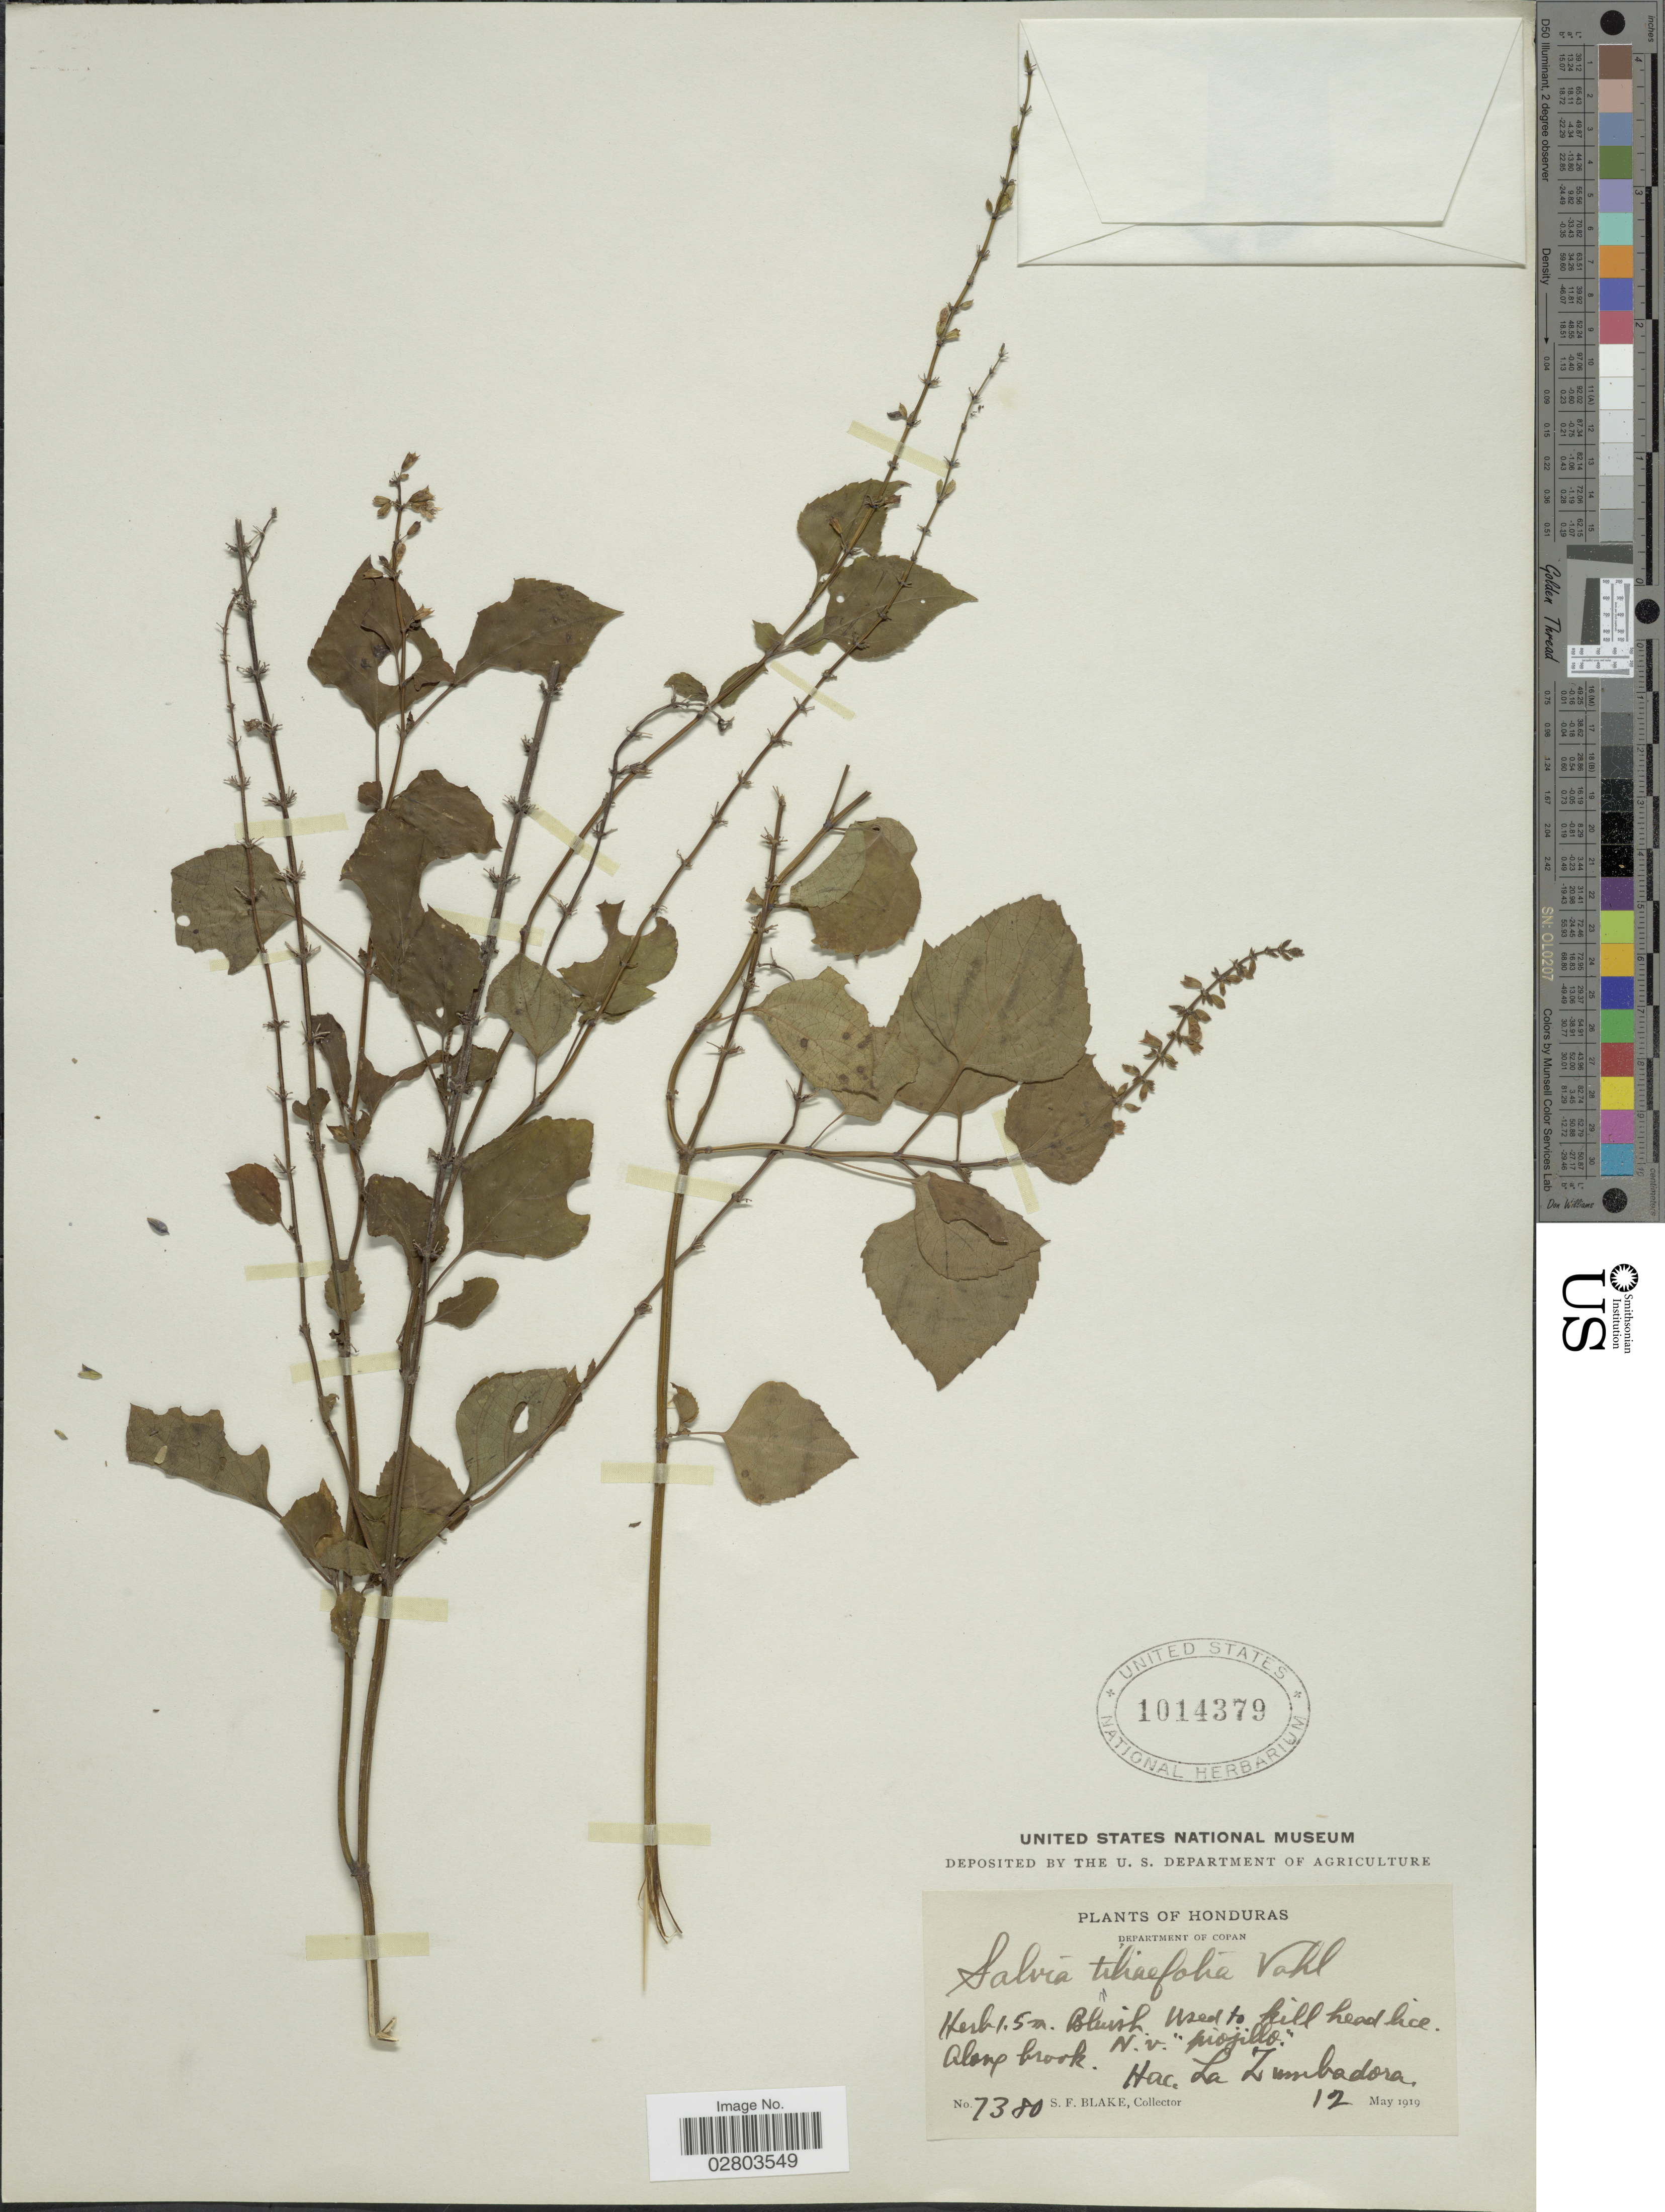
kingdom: Plantae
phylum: Tracheophyta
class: Magnoliopsida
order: Lamiales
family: Lamiaceae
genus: Salvia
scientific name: Salvia tiliifolia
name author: Vahl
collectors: S. Blake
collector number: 7380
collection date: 1919-05-12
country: Honduras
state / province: Copán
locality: Department of Copan. Along brook. Hac. La Zumbadora.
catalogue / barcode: US 1014379